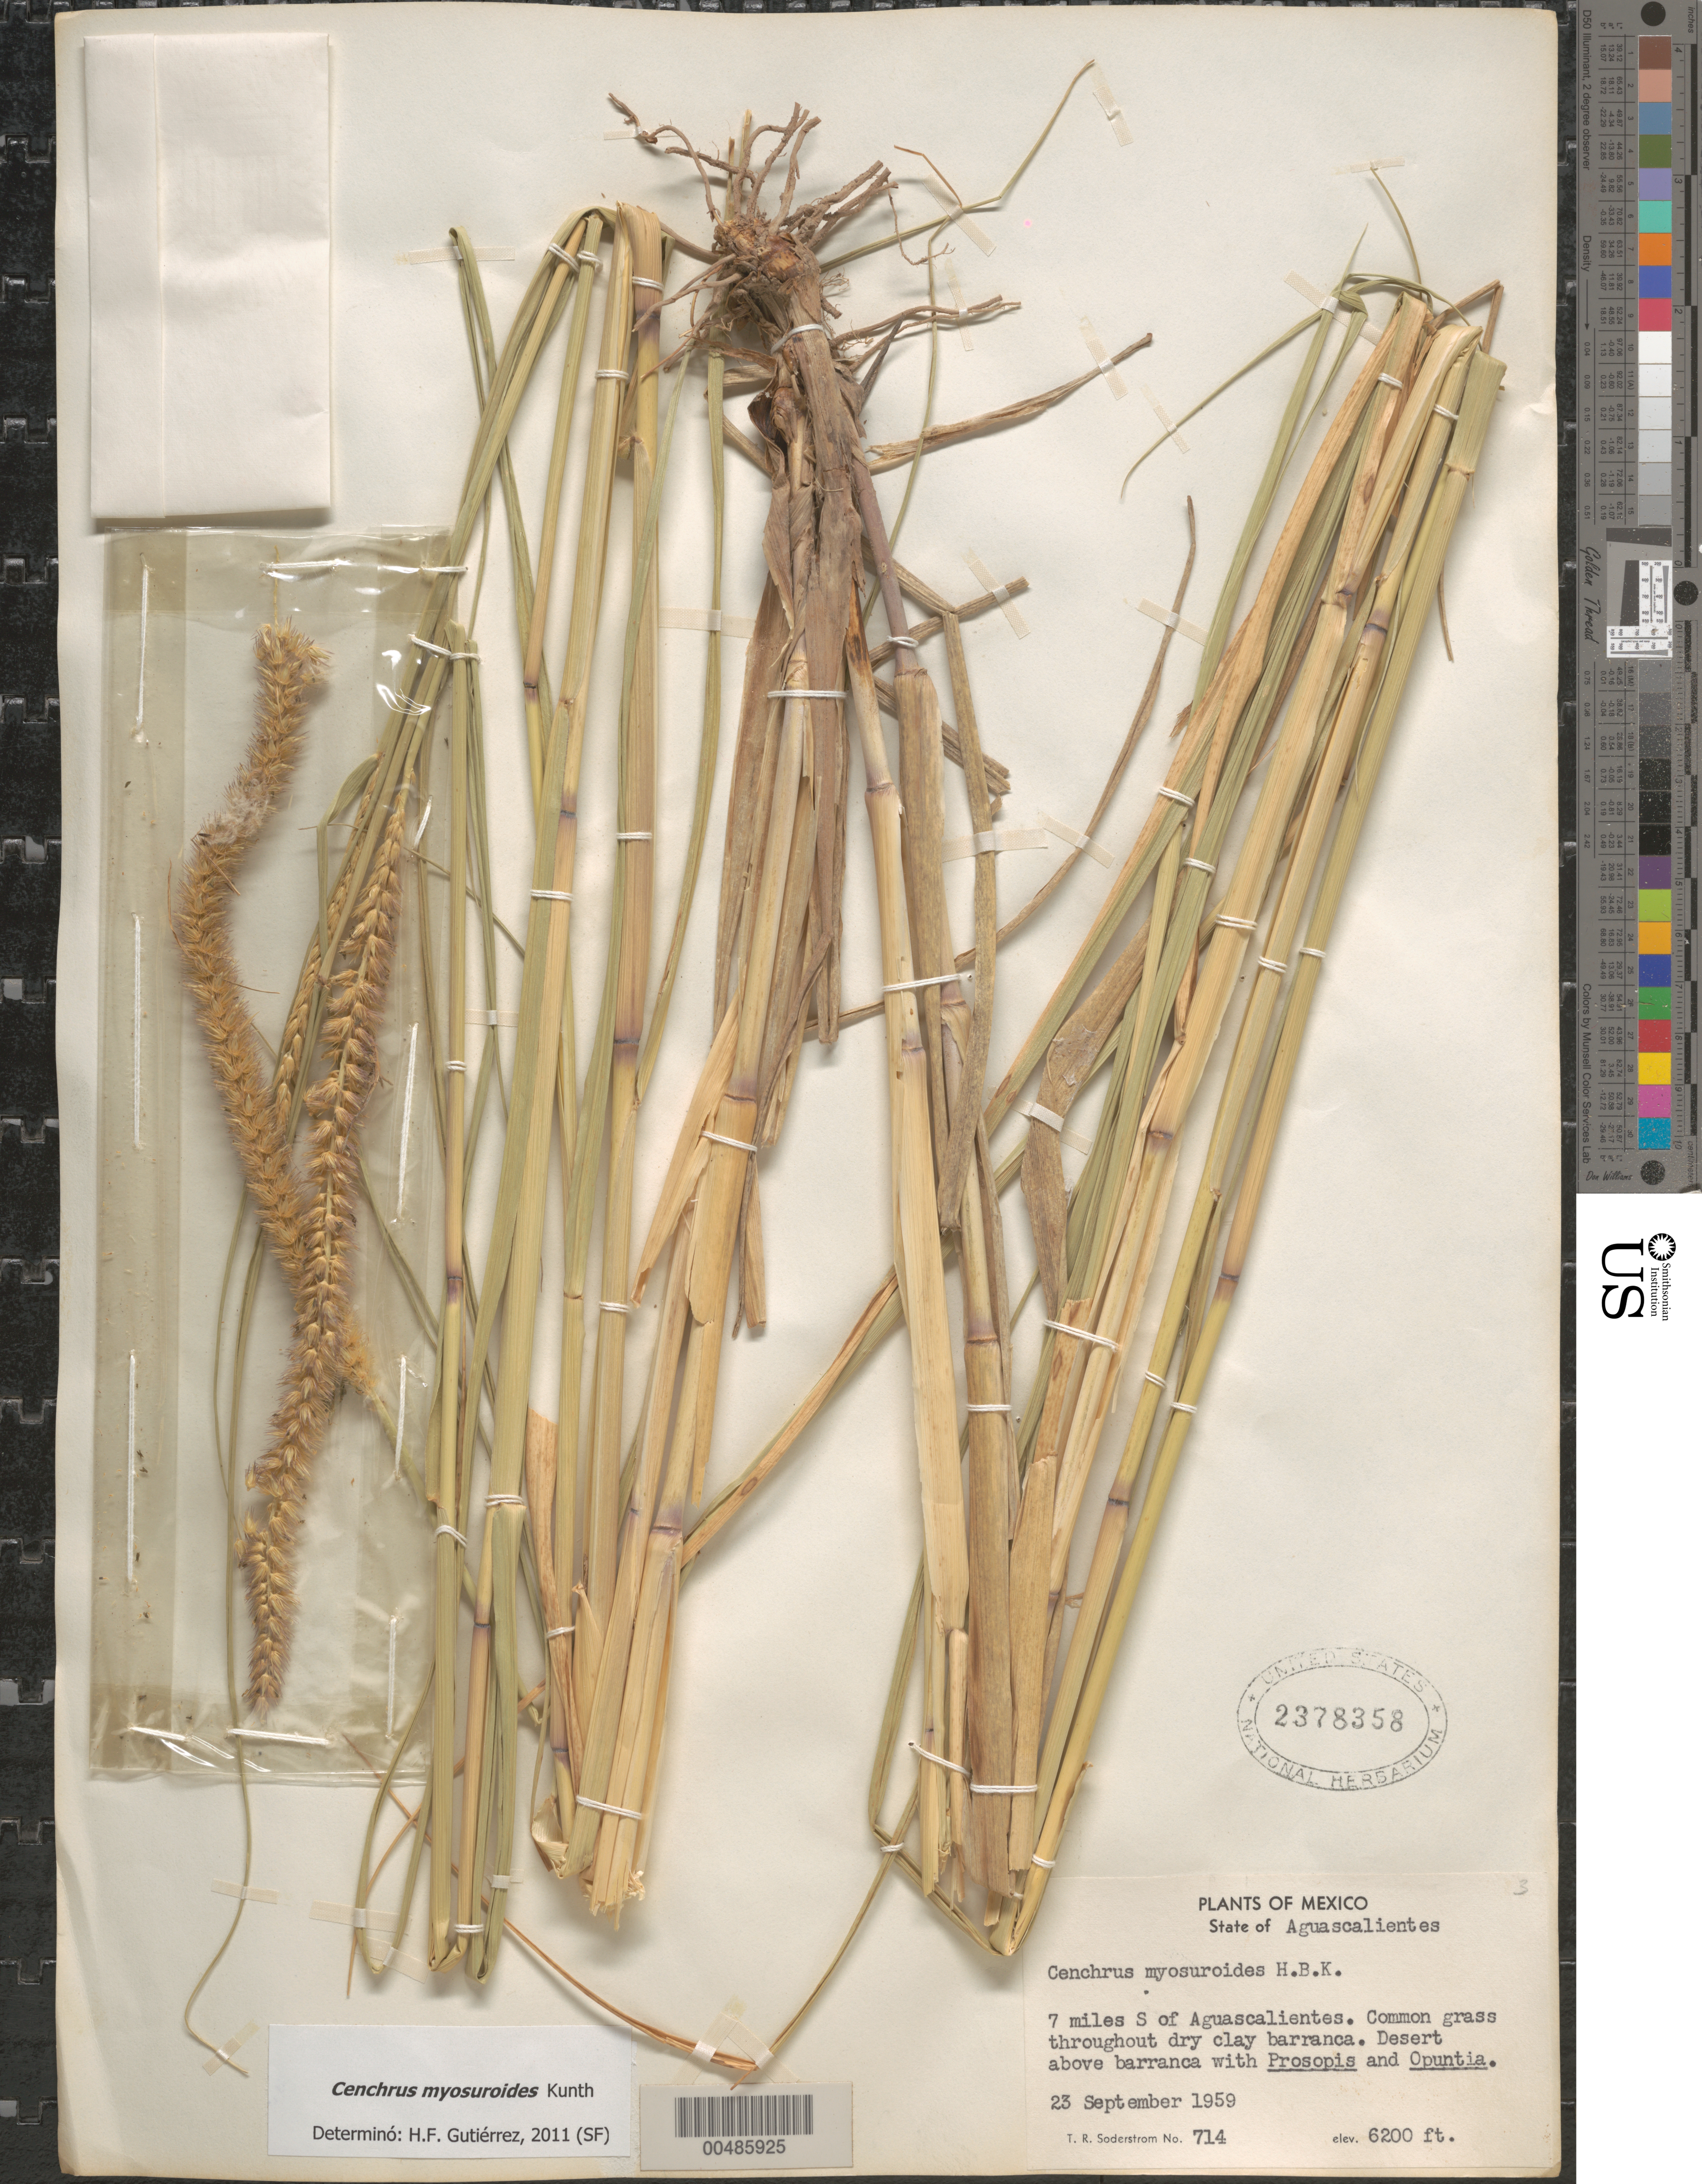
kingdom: Plantae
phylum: Tracheophyta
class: Liliopsida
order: Poales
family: Poaceae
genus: Cenchrus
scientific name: Cenchrus myosuroides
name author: Kunth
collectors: T. R. Soderstrom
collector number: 714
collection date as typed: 23 Sep 1959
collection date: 1959-09-23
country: Mexico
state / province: Aguascalientes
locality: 7 mi S of Aguascalientes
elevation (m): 1890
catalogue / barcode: US 2378358